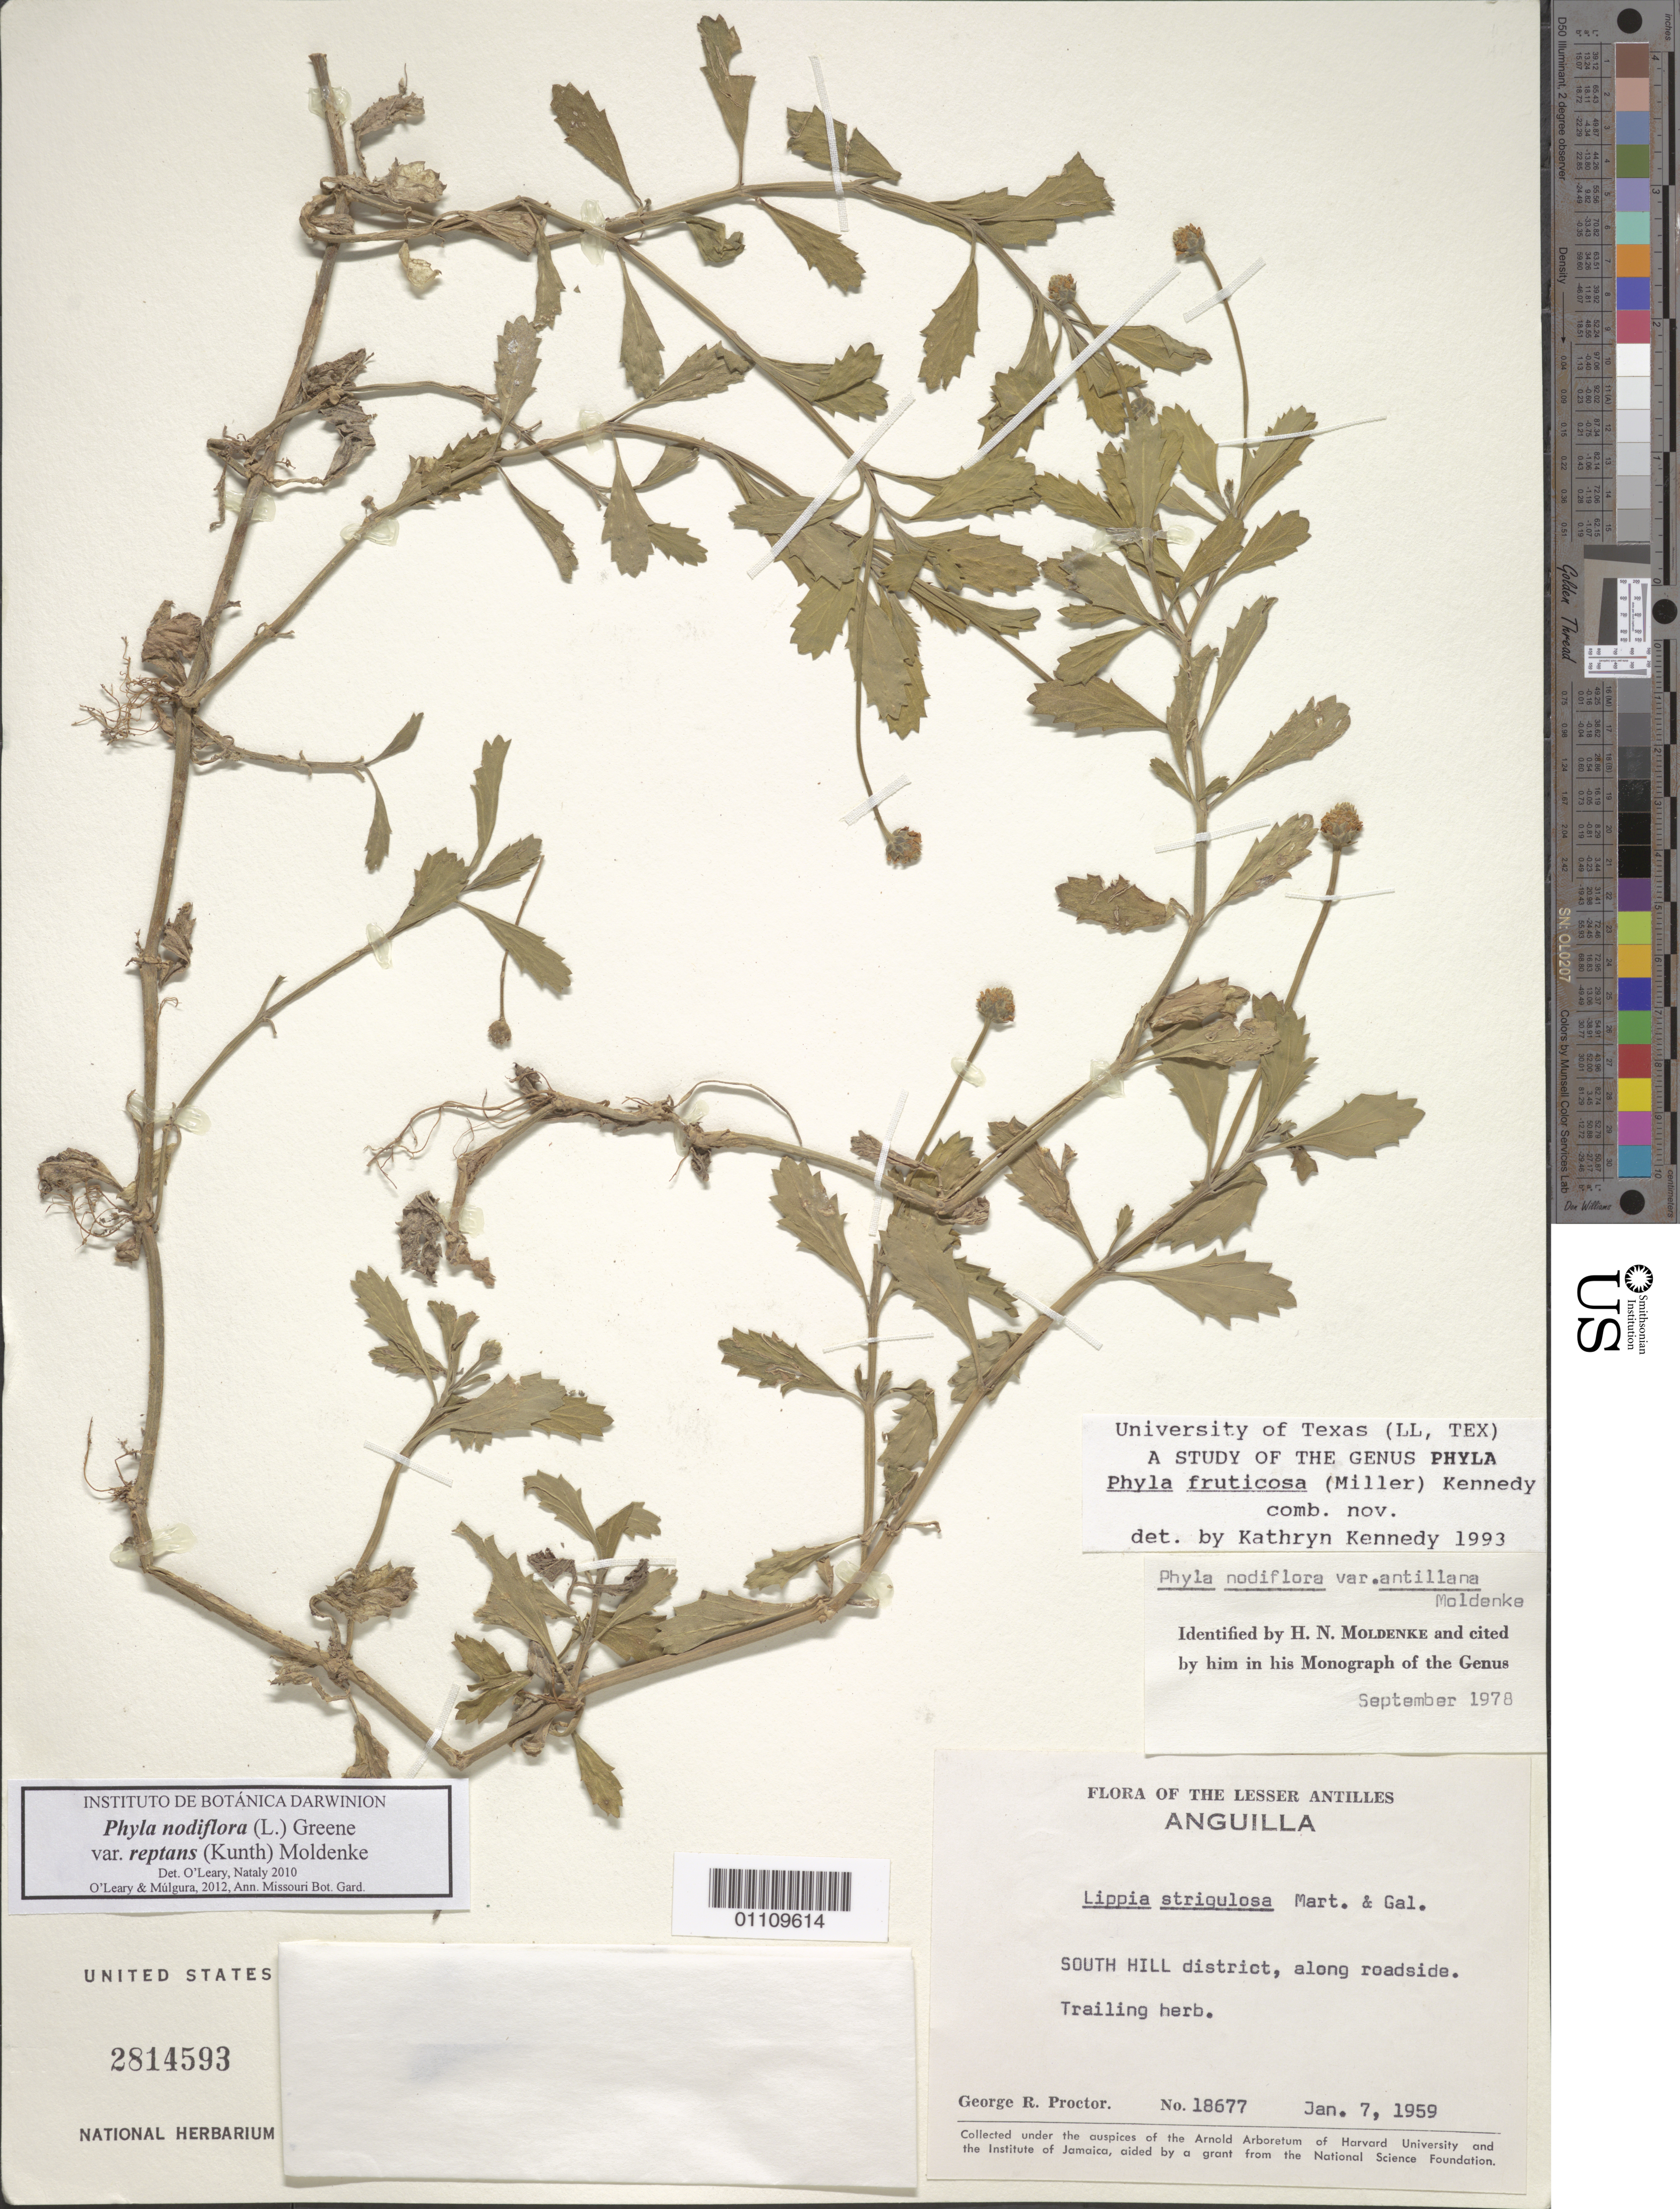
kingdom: Plantae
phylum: Tracheophyta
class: Magnoliopsida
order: Lamiales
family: Verbenaceae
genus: Phyla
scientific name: Phyla nodiflora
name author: (L.) Greene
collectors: G. R. Proctor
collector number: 18677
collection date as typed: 07 Jan 1959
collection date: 1959-01-07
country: Anguilla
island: Anguilla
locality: South Hill District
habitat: Along roadside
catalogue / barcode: US 2814593